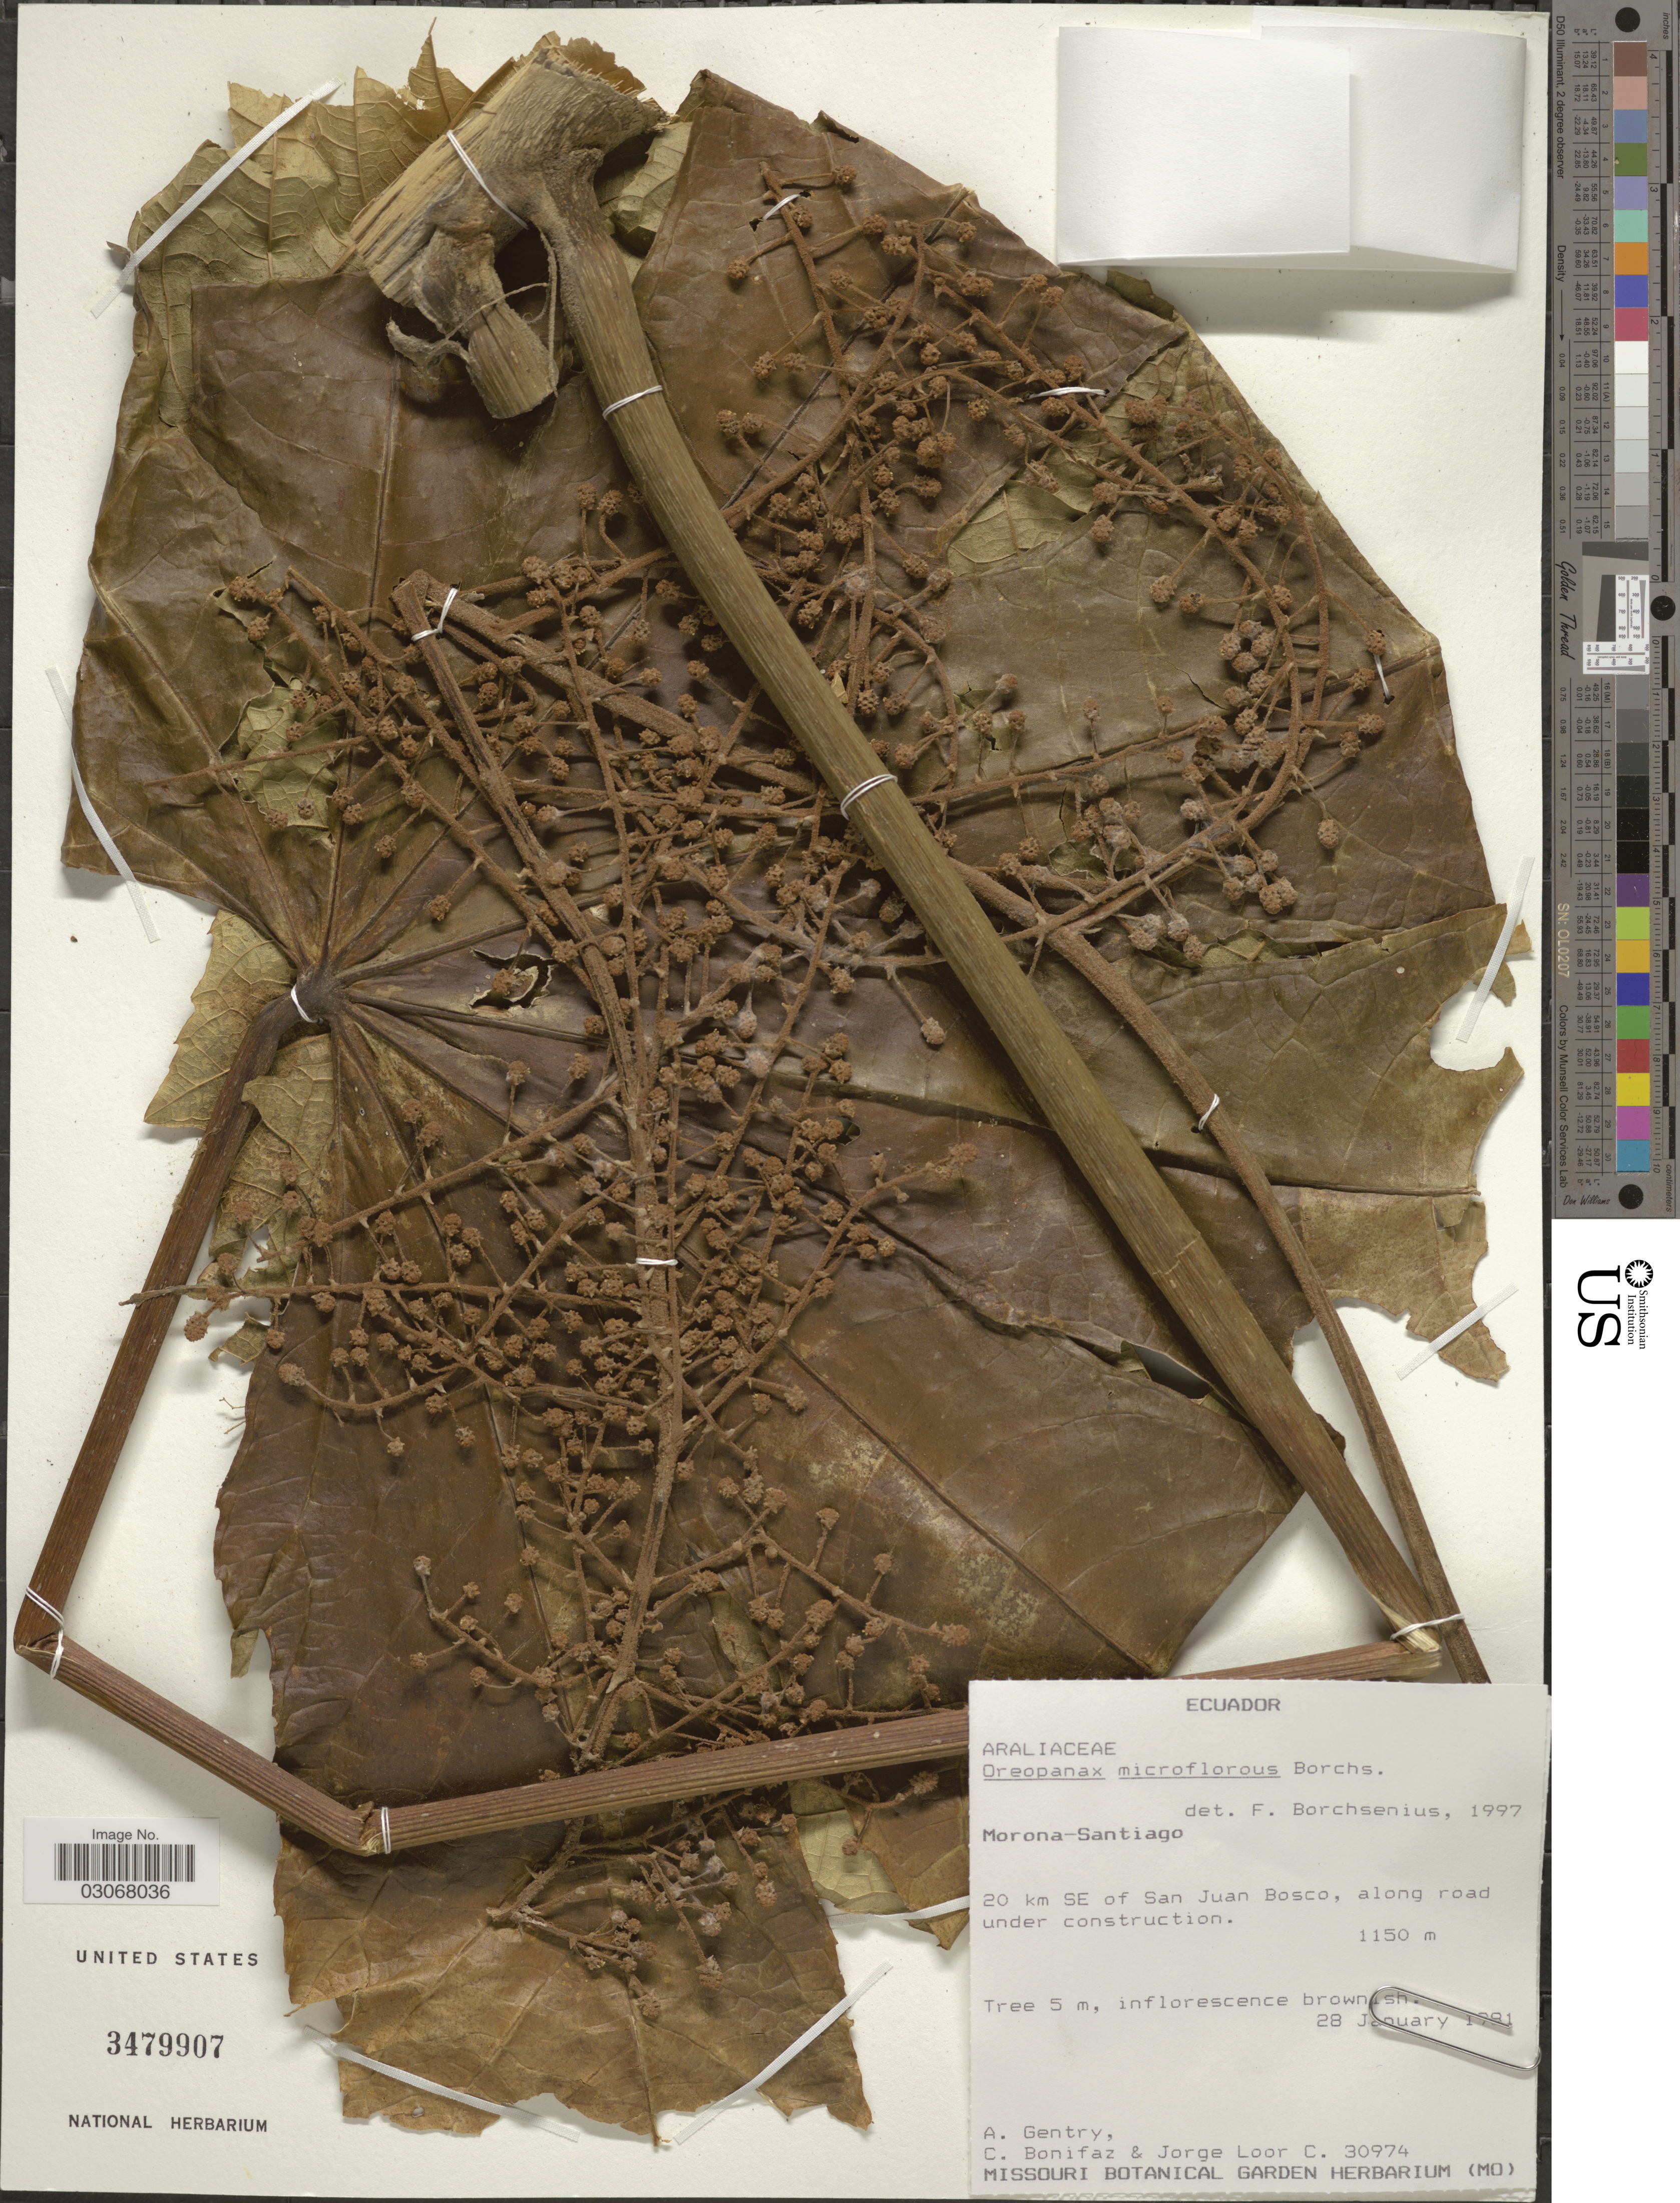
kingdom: Plantae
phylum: Tracheophyta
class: Magnoliopsida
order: Apiales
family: Araliaceae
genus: Oreopanax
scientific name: Oreopanax microflorus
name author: Borchs.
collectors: A. H. Gentry, C. Bonifaz & J. Loor C.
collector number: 30974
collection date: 1991-01-28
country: Ecuador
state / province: Morona-Santiago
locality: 20 km SE of San Juan Bosco, along road under construction.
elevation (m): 1150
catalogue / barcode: US 3479907